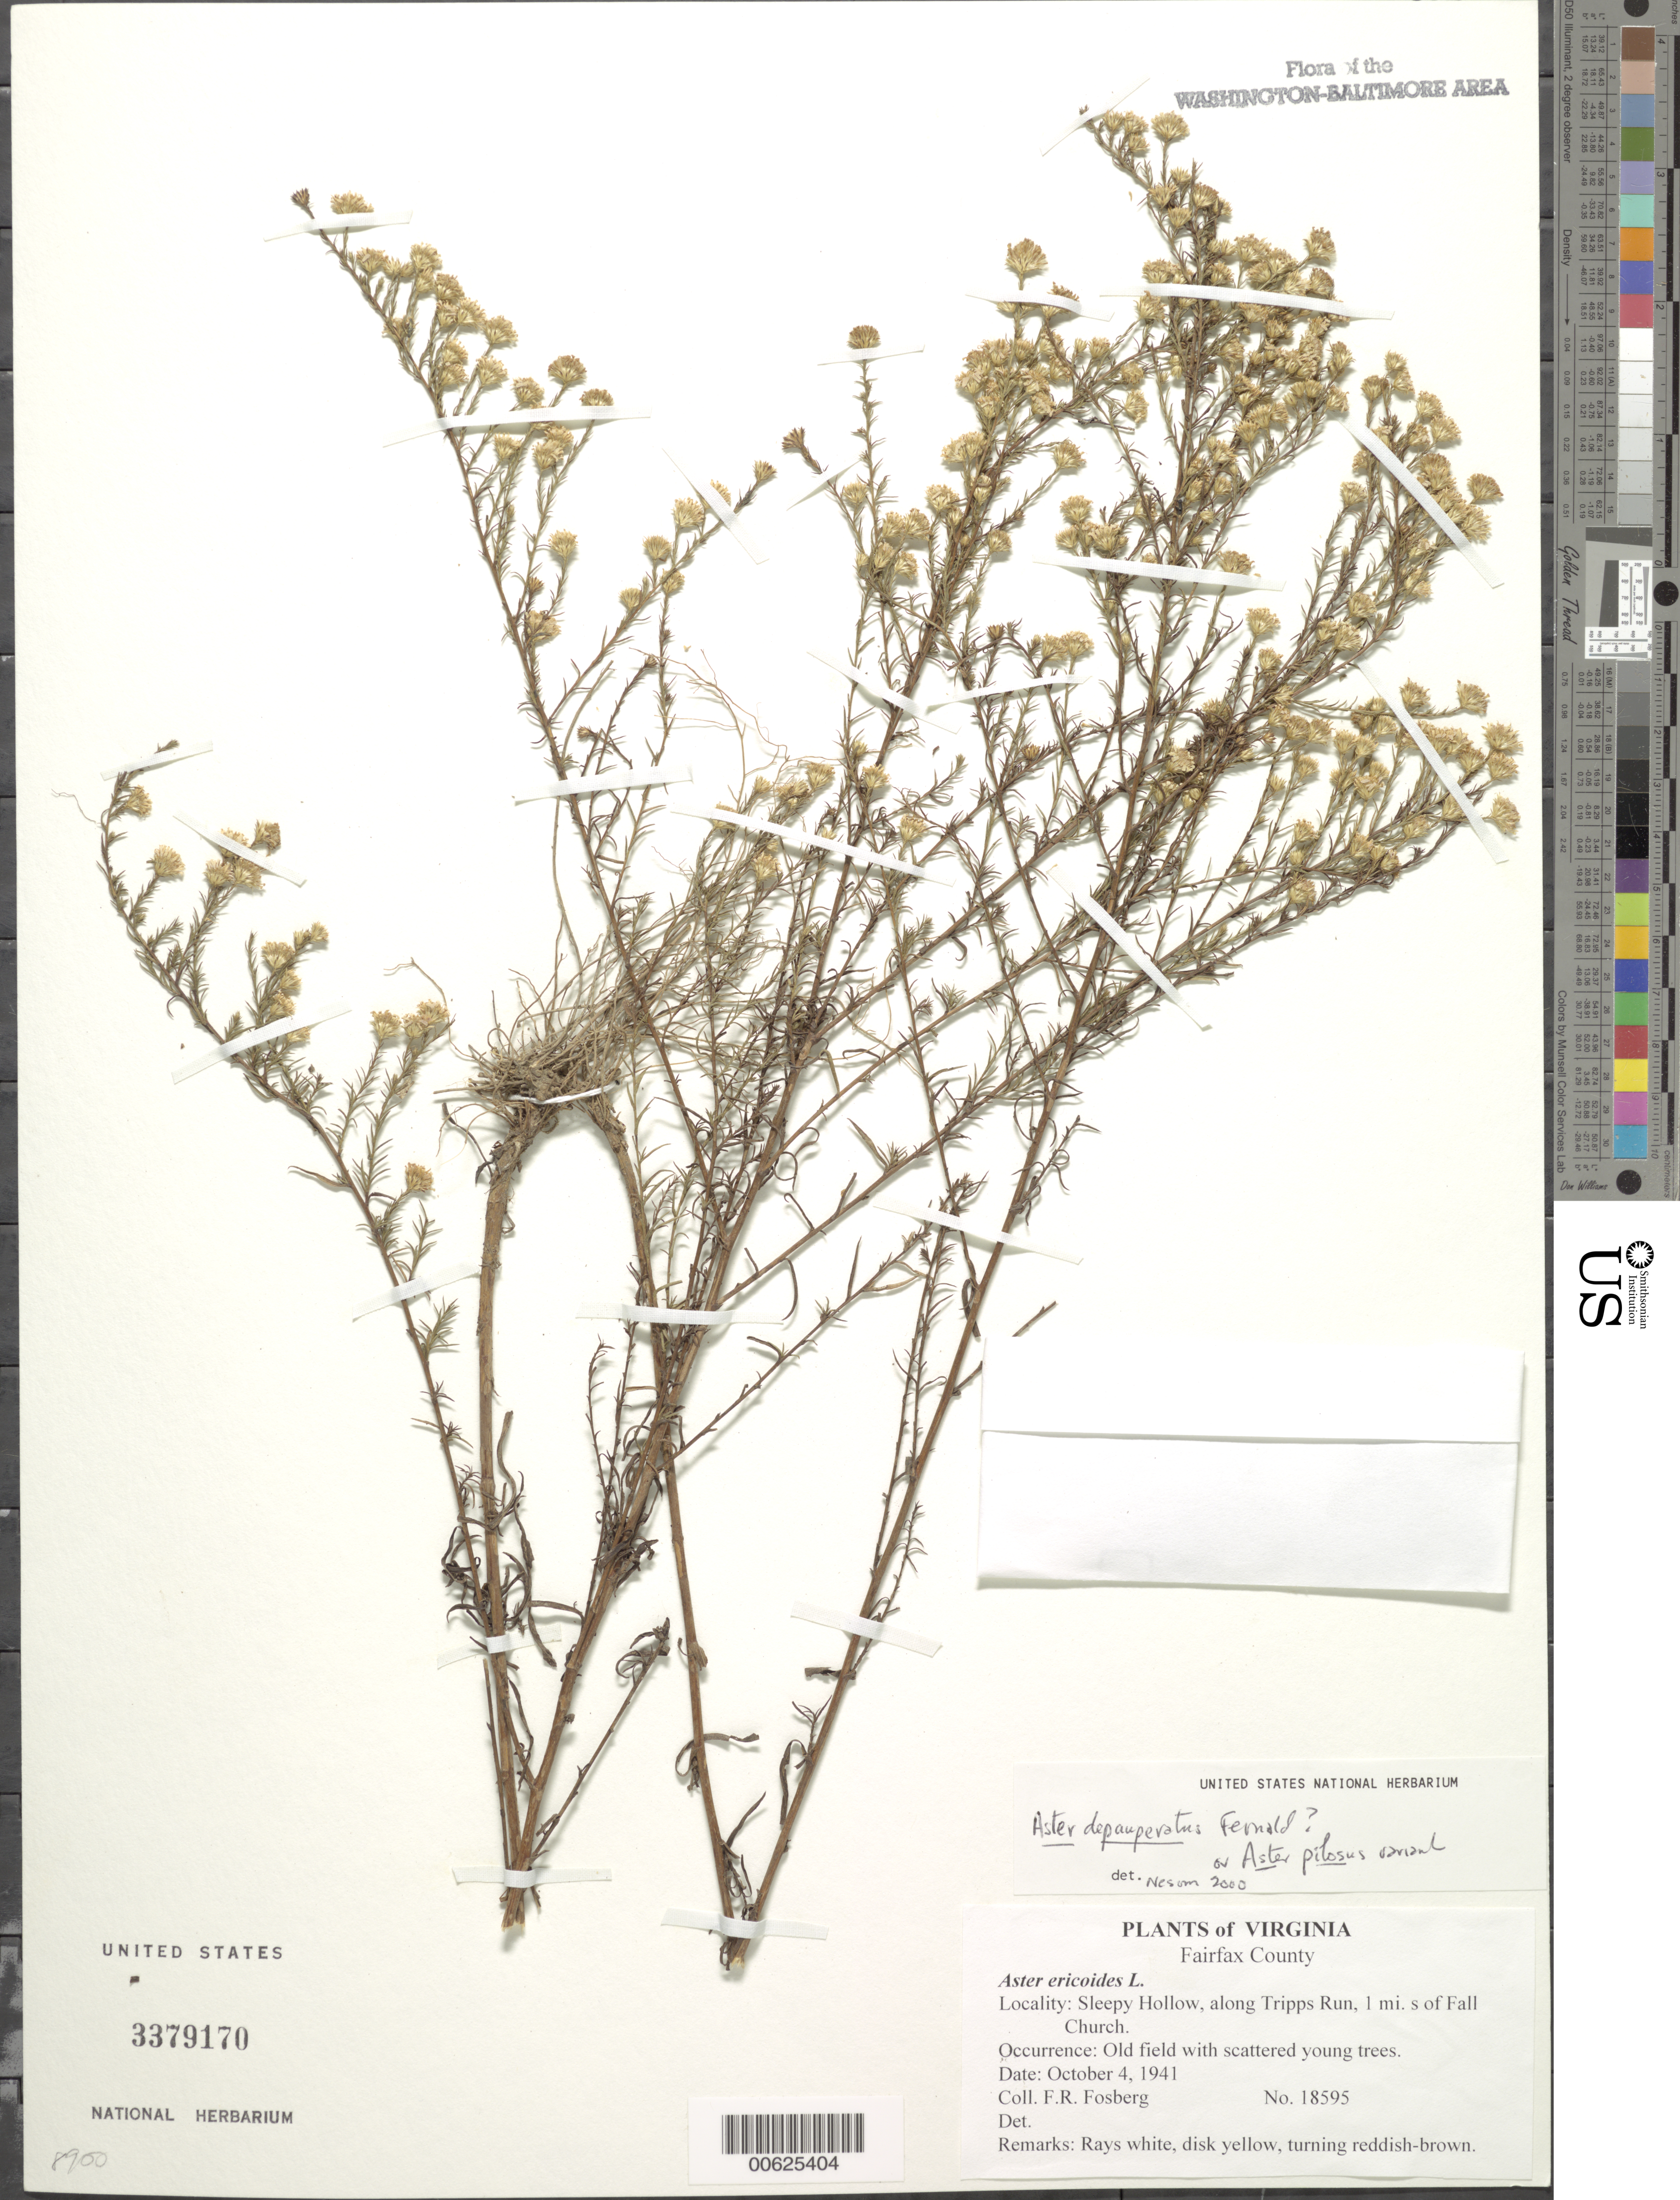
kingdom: Plantae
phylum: Tracheophyta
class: Magnoliopsida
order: Asterales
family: Asteraceae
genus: Symphyotrichum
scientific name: Symphyotrichum pilosum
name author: (Willd.) G.L. Nesom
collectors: F. R. Fosberg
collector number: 18595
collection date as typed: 04 Oct 1941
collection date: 1941-10-04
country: United States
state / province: Virginia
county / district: Fairfax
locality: Sleepy Hollow, along Tripps Run, 1 mi. S of Falls Church.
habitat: Old field with scattered young trees.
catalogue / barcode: US 3379170